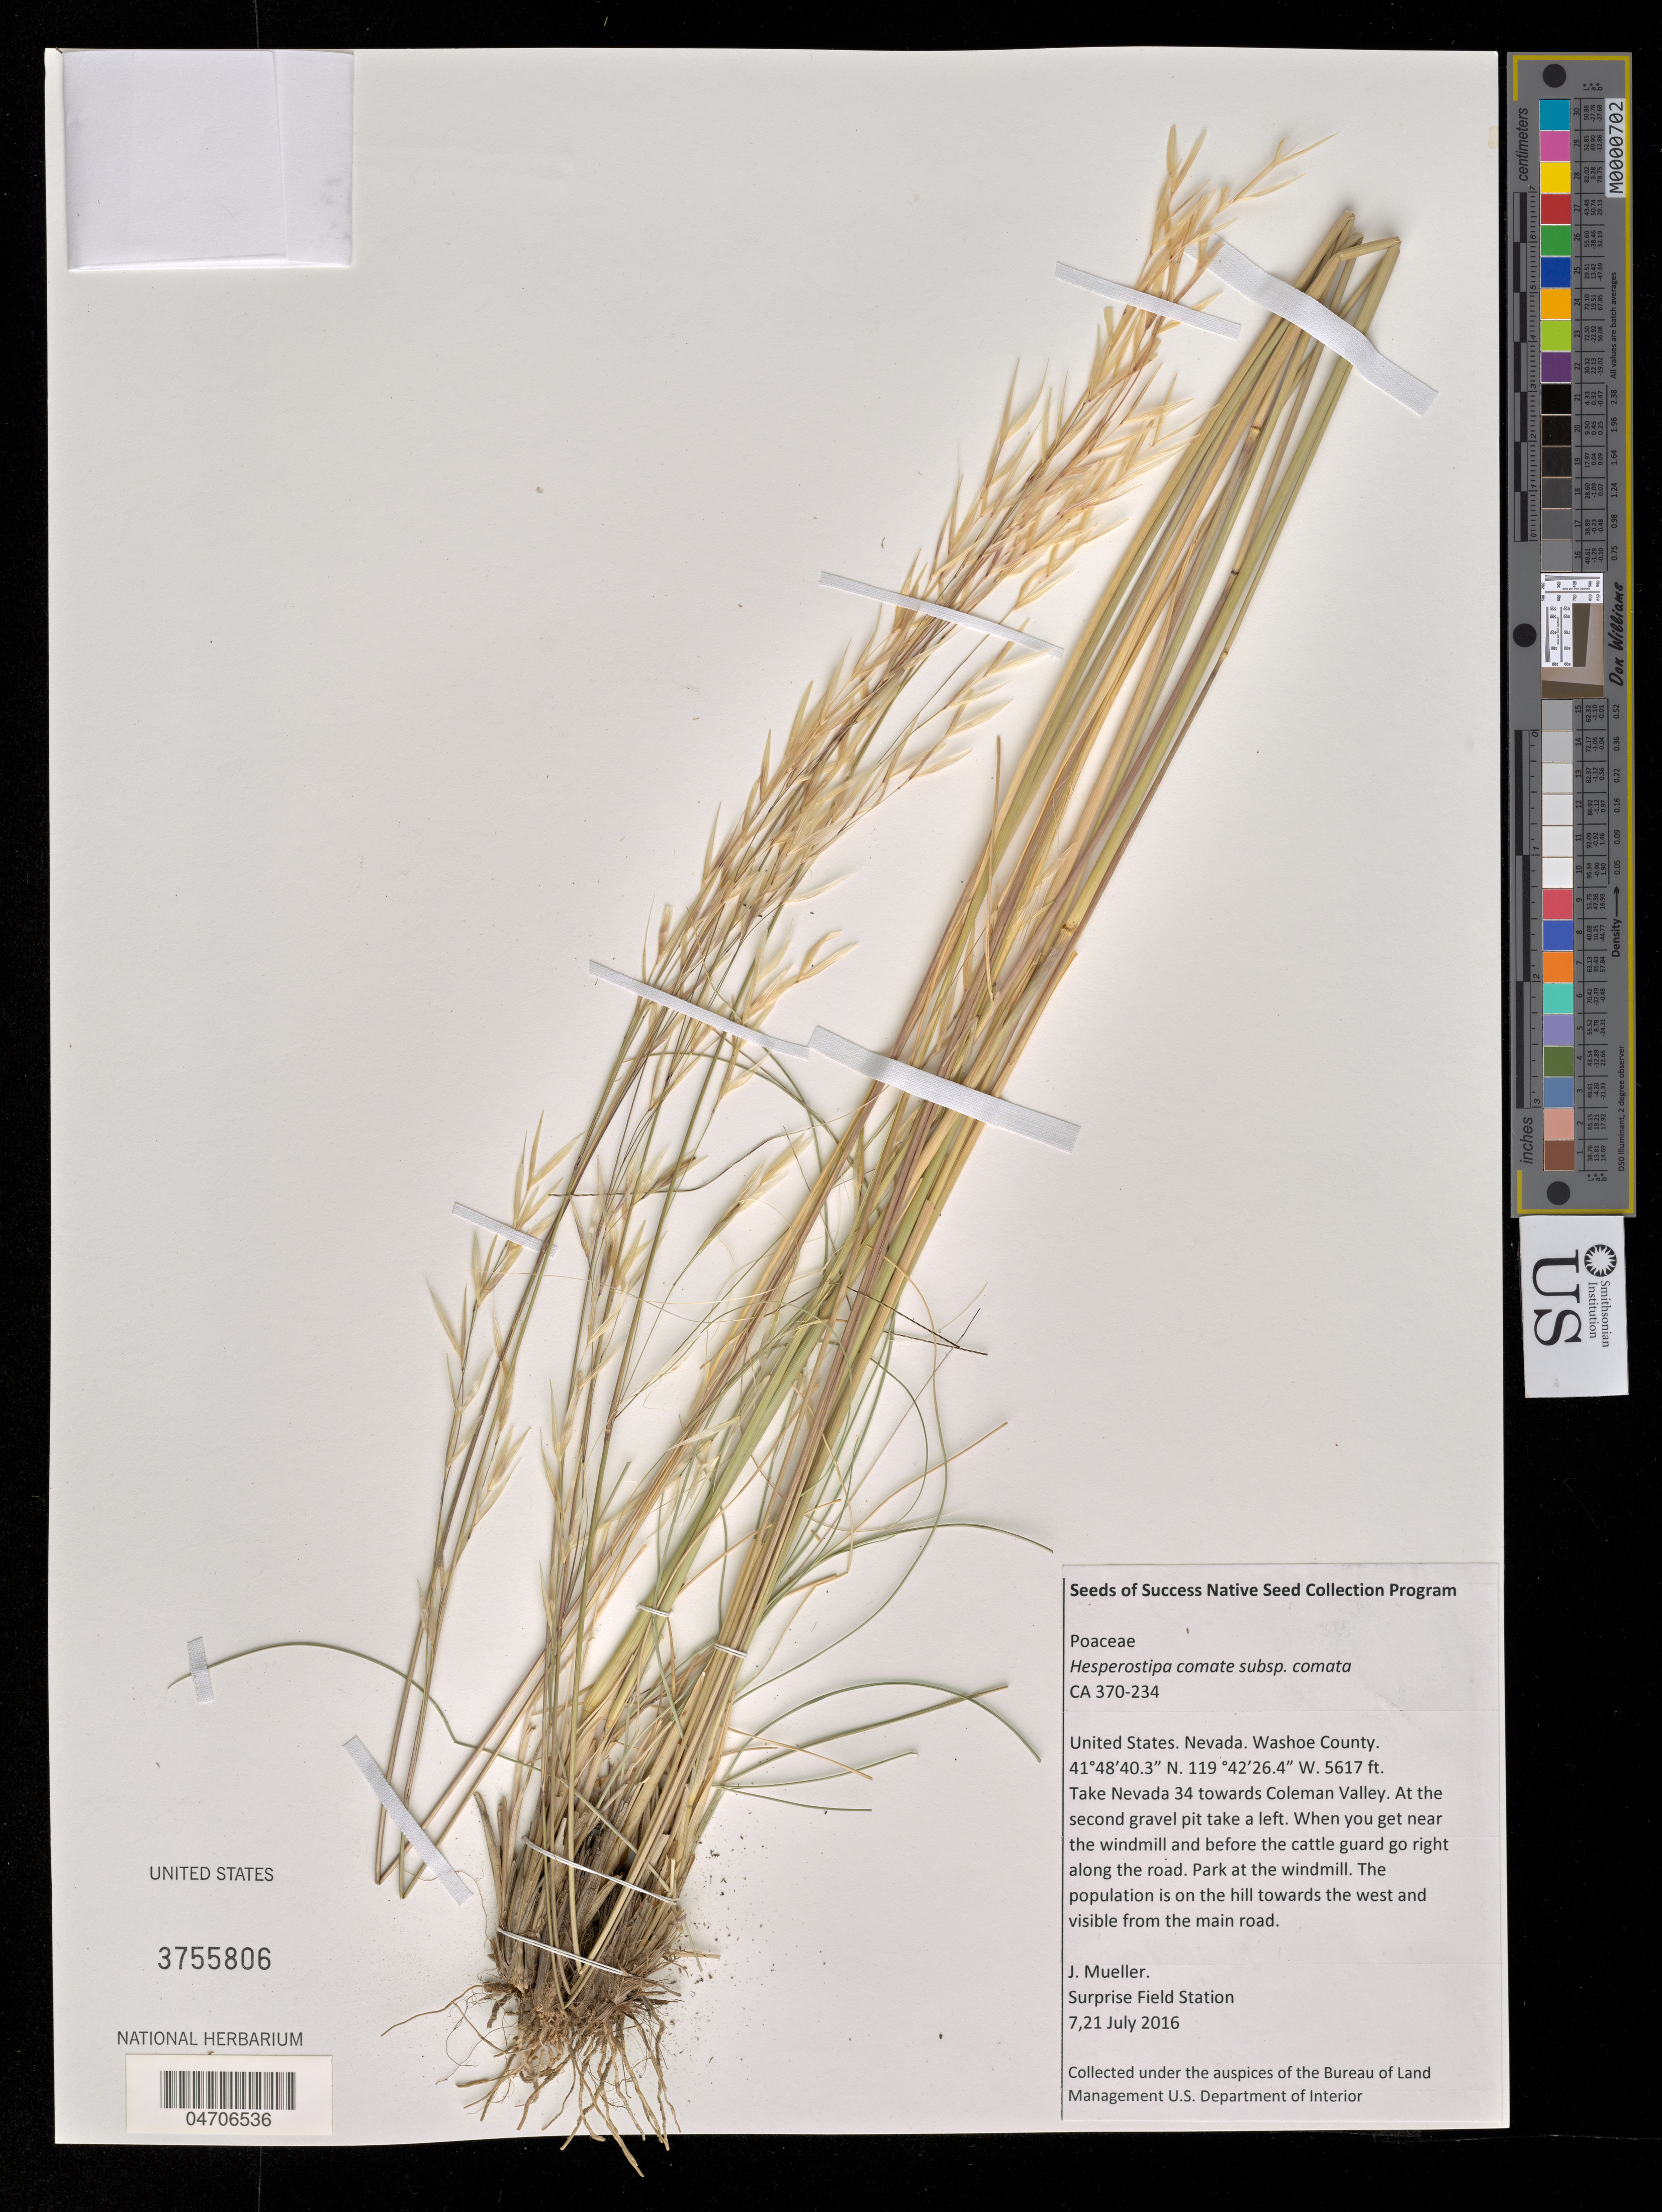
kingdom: Plantae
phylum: Tracheophyta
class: Liliopsida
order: Poales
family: Poaceae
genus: Hesperostipa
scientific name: Hesperostipa comata subsp. comata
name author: (Trin. & Rupr.) Barkworth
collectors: J. Mueller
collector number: CA370-234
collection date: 2016-07-07/2016-07-21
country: United States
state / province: Nevada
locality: Washoe County. Take Nevada 34 towards Coleman Valley. At the second gravel pit take a left. When you get near the windmill and before the cattle guard go right along the road. Park at the windmill. The population is on the hill towards the west and visible from the main road.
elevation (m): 1712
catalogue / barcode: US 3755806